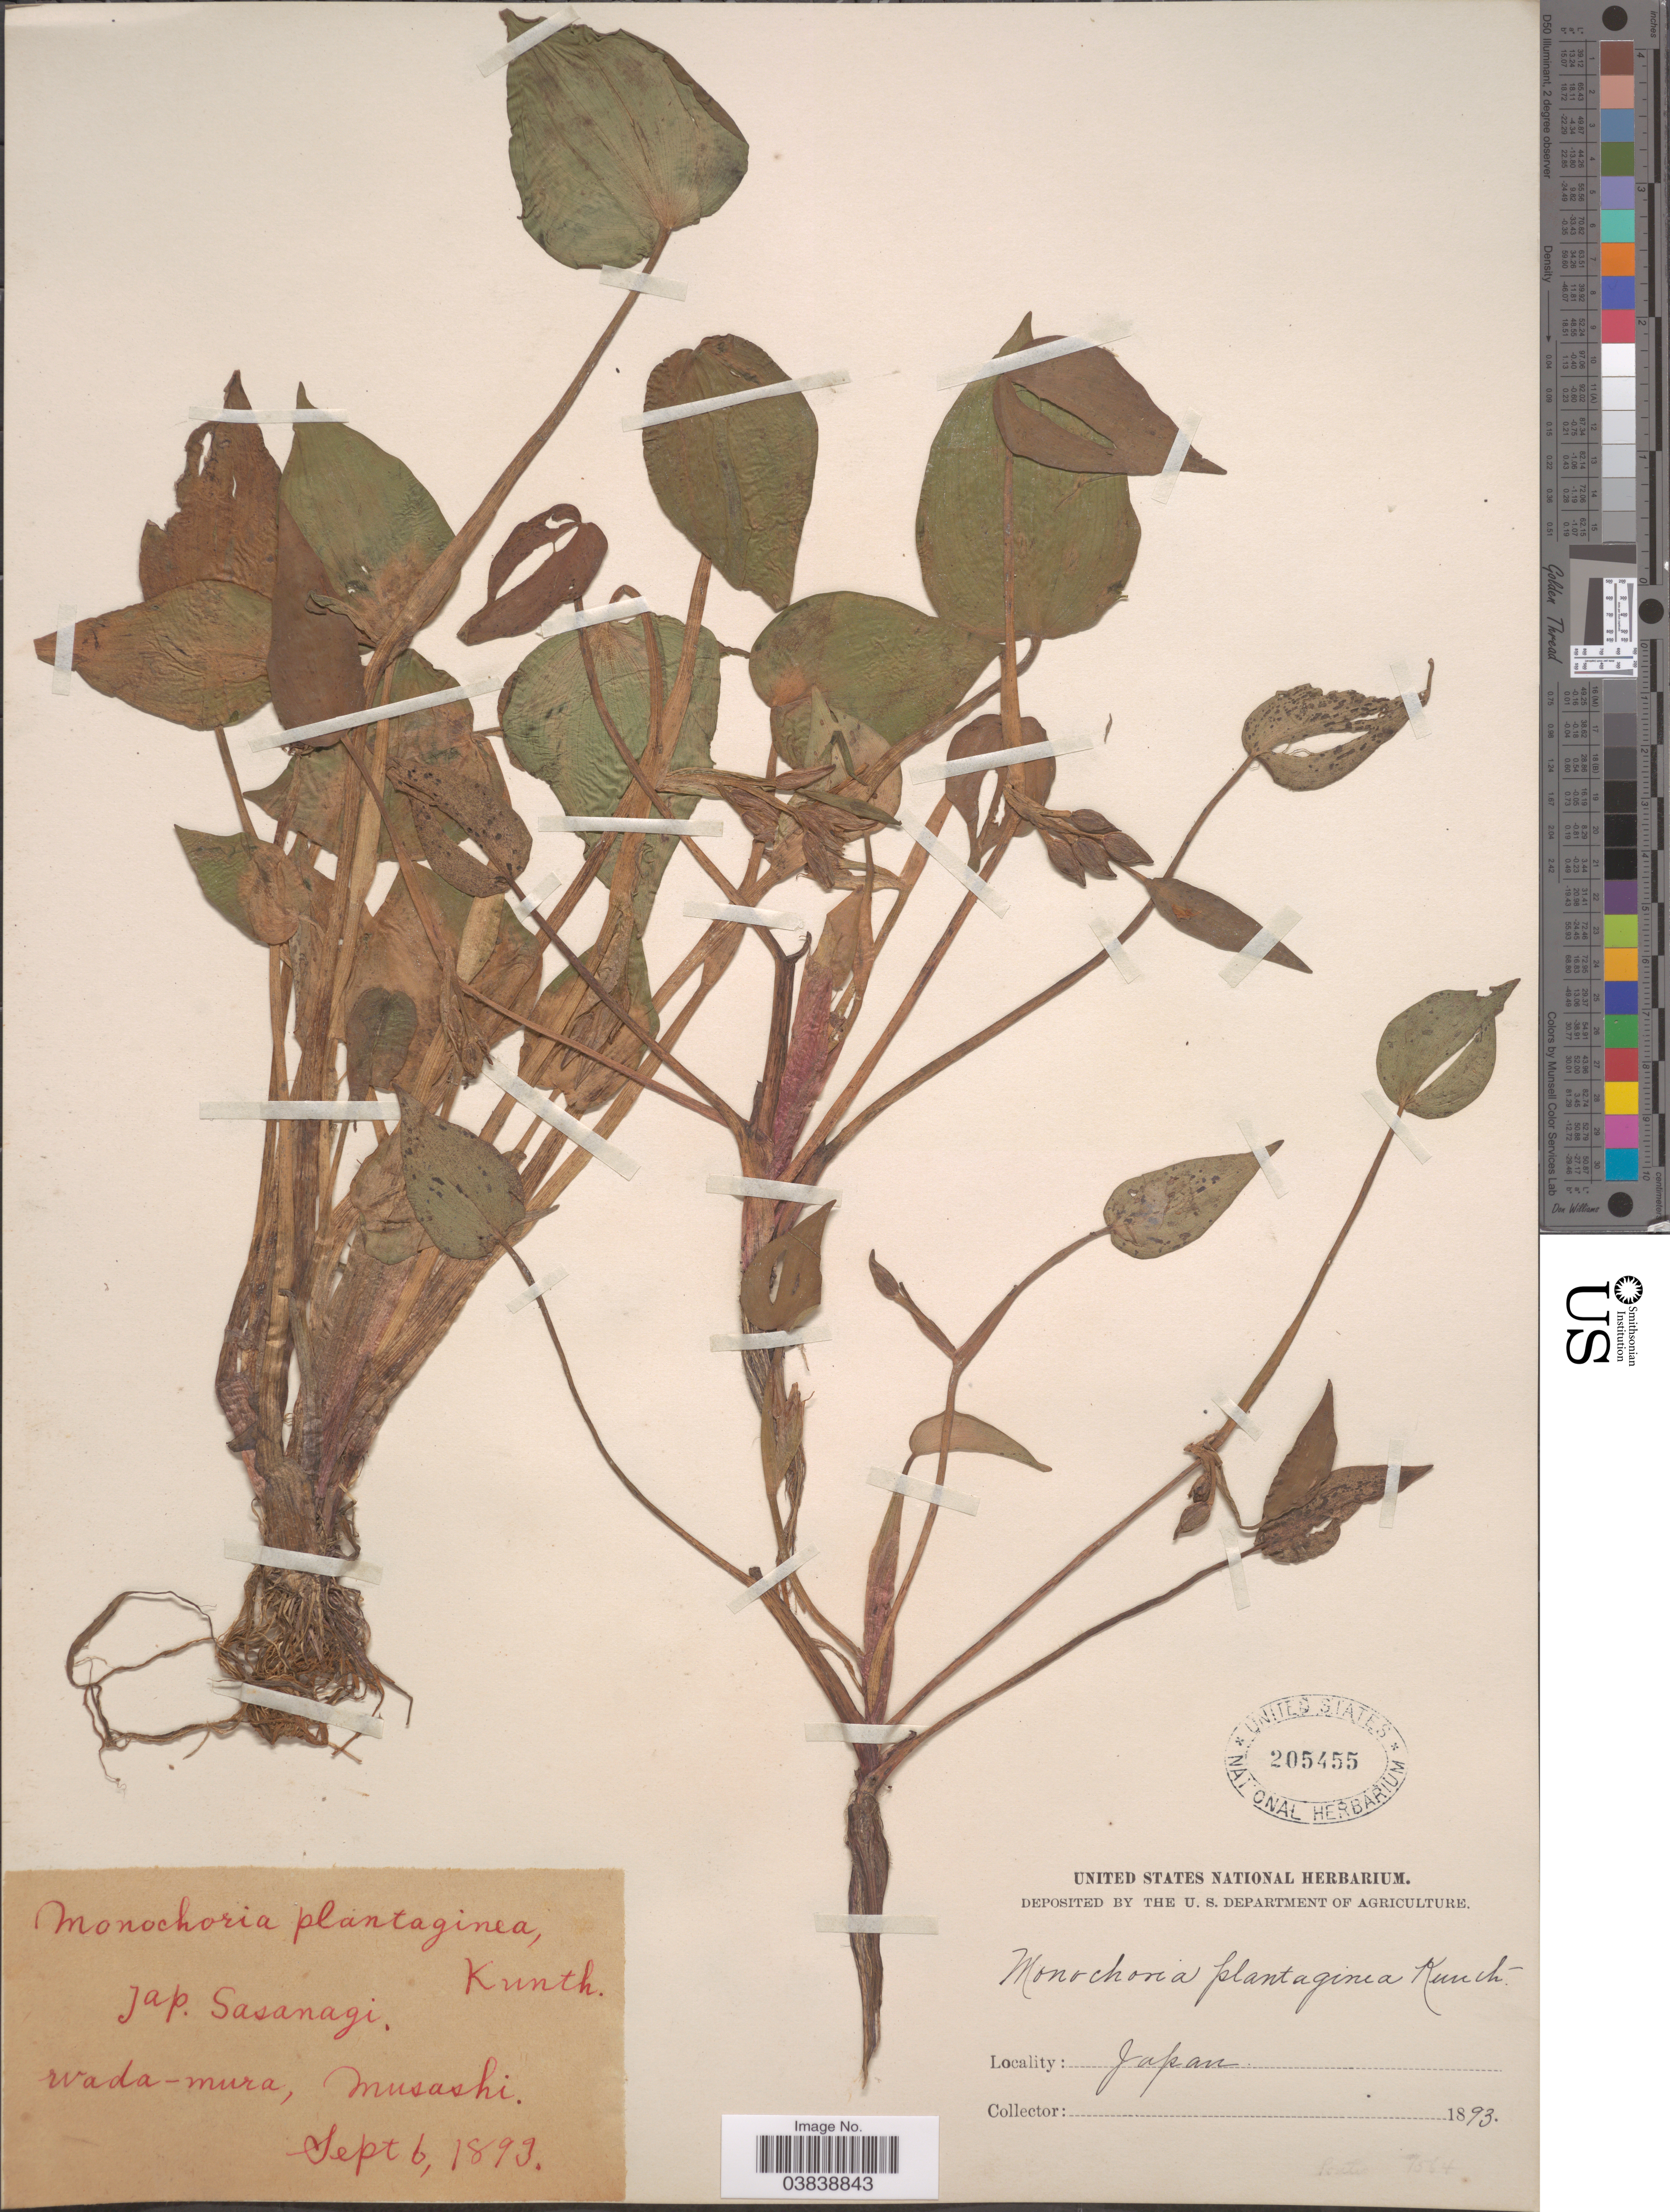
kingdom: Plantae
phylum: Tracheophyta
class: Liliopsida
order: Commelinales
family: Pontederiaceae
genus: Monochoria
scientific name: Monochoria vaginalis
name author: (Burm. f.) C. Presl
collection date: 1893-09-06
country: Japan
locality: Wada-mura, Musashi.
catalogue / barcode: US 205455